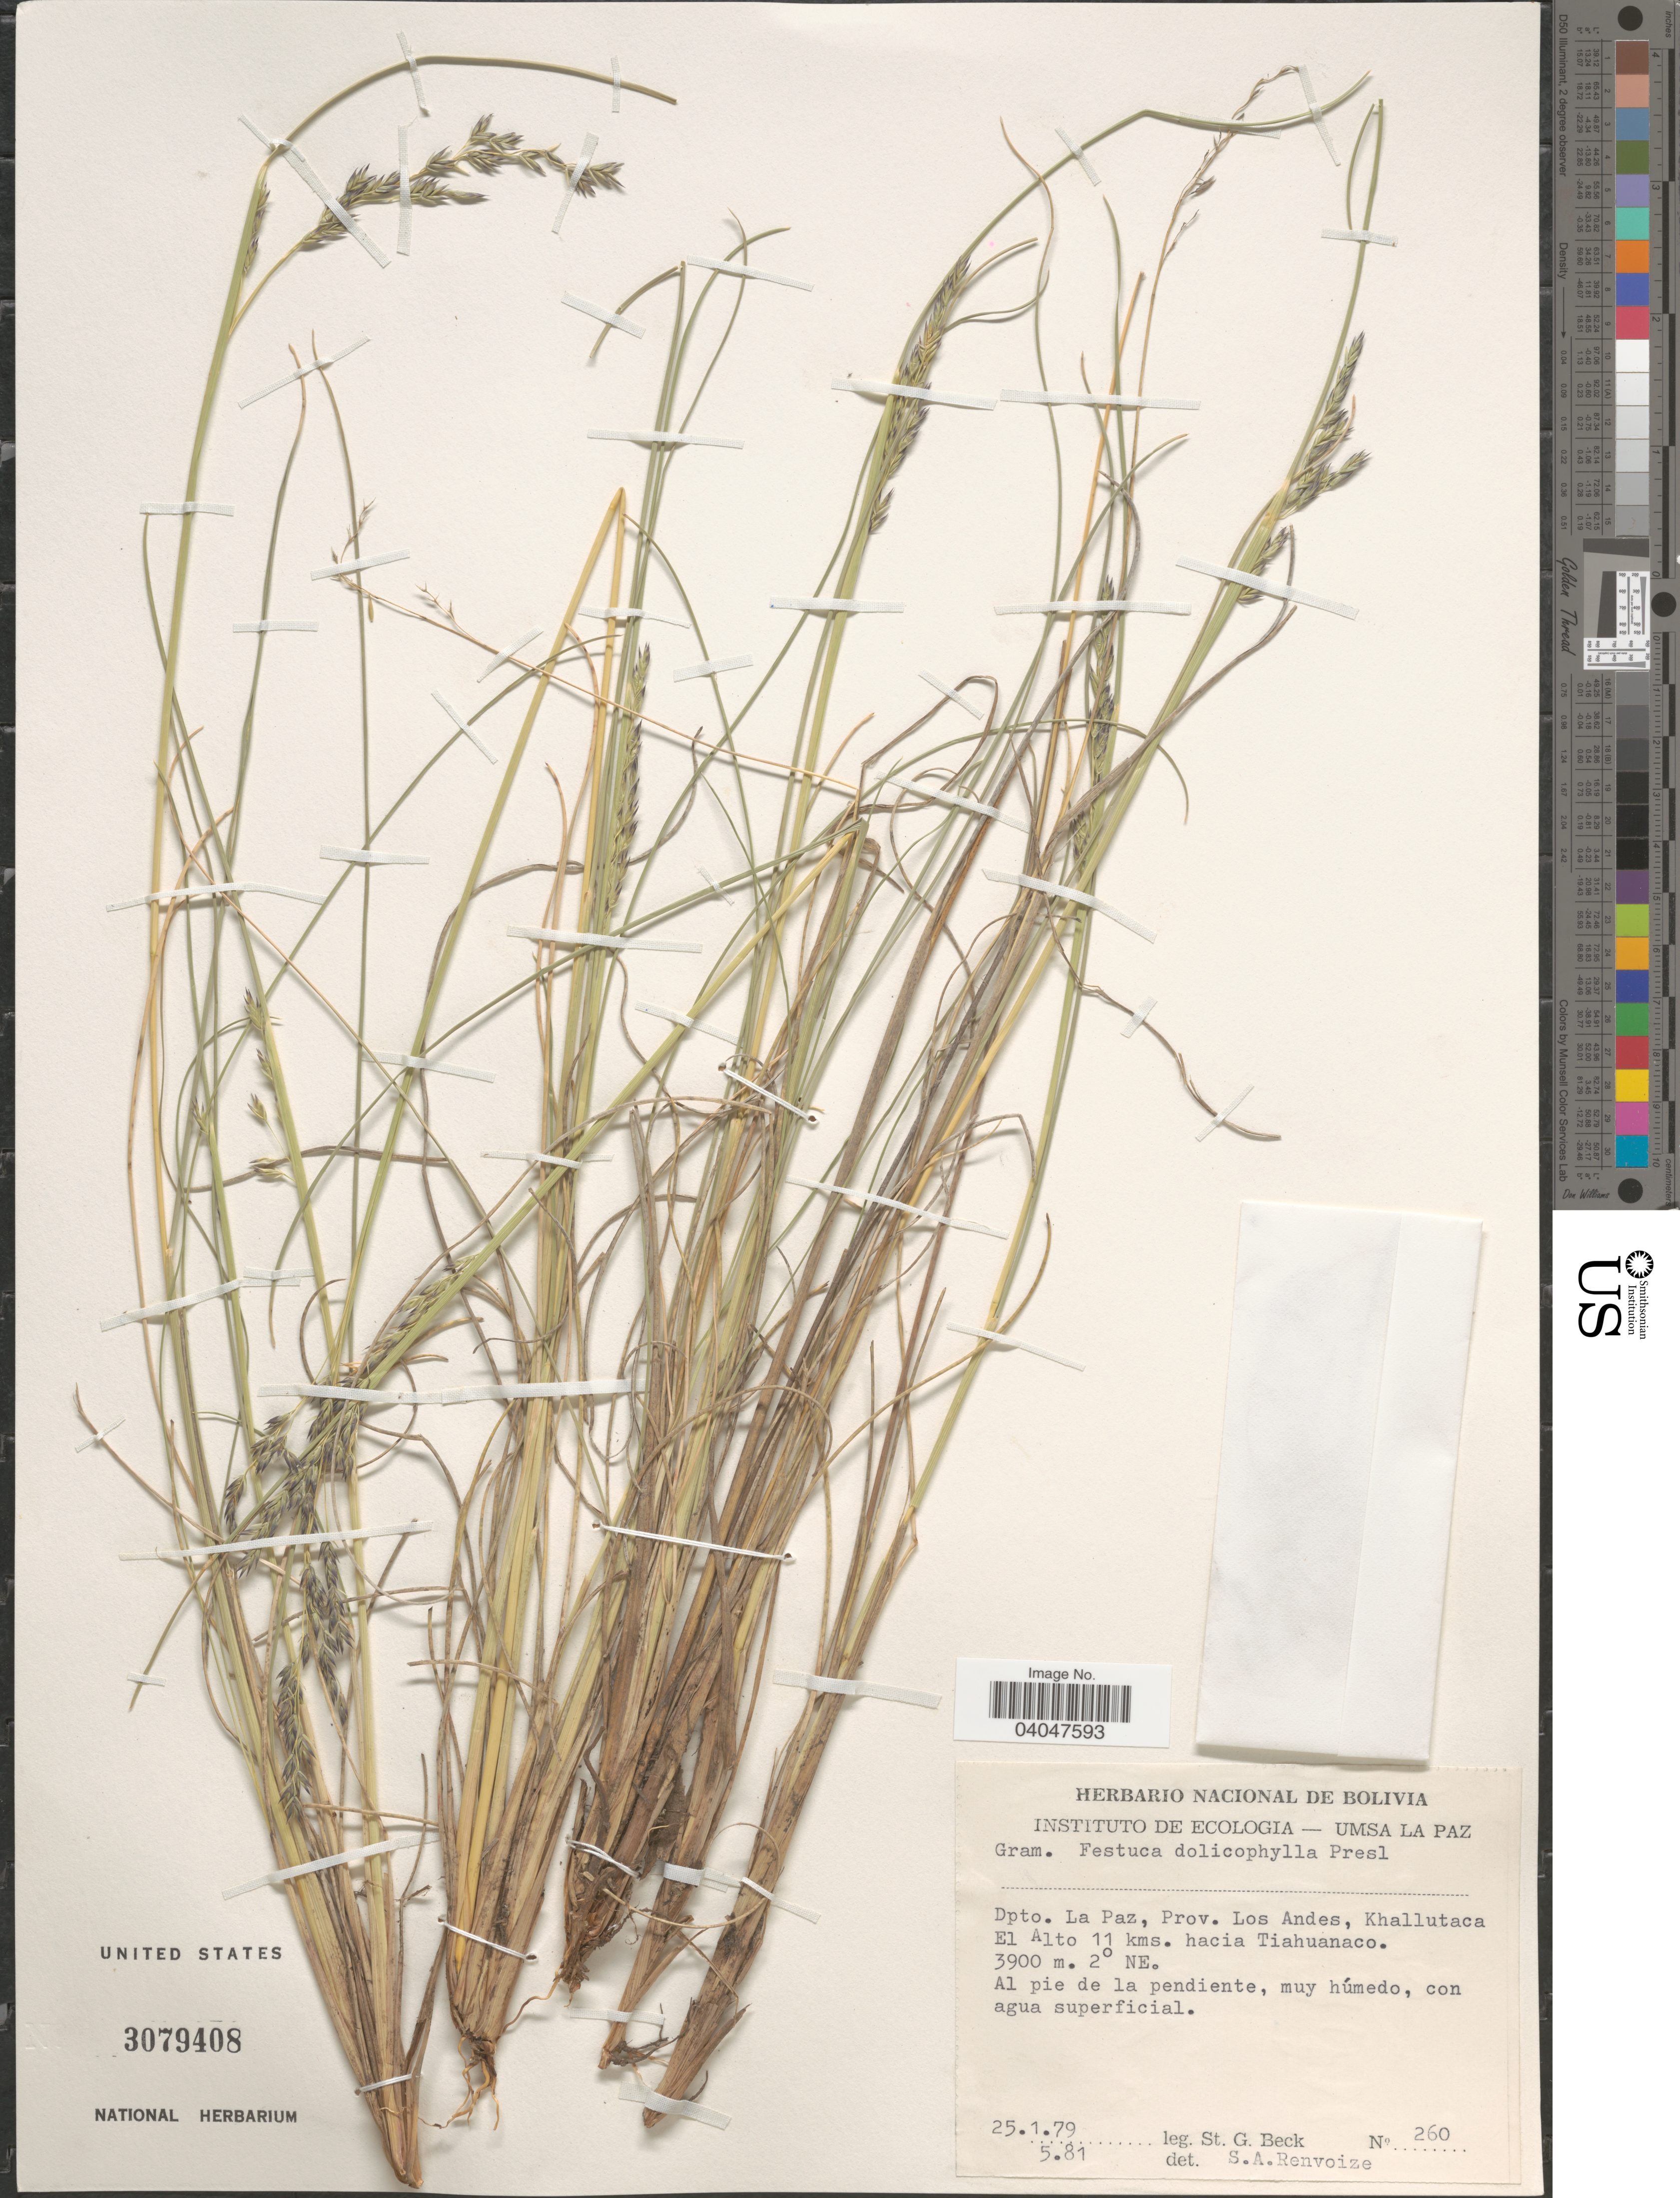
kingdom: Plantae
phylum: Tracheophyta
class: Liliopsida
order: Poales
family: Poaceae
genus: Festuca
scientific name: Festuca dolichophylla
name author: J. Presl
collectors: S. G. Beck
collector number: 260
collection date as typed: Transcribed d/m/y: 25/1/79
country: Bolivia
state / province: La Paz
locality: Dpto. La Paz, Prov. Los Andes, Khallutaca. El Alto 11 kms. hacia Tiahuanaco. 2º NE.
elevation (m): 3900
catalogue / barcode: US 3079408